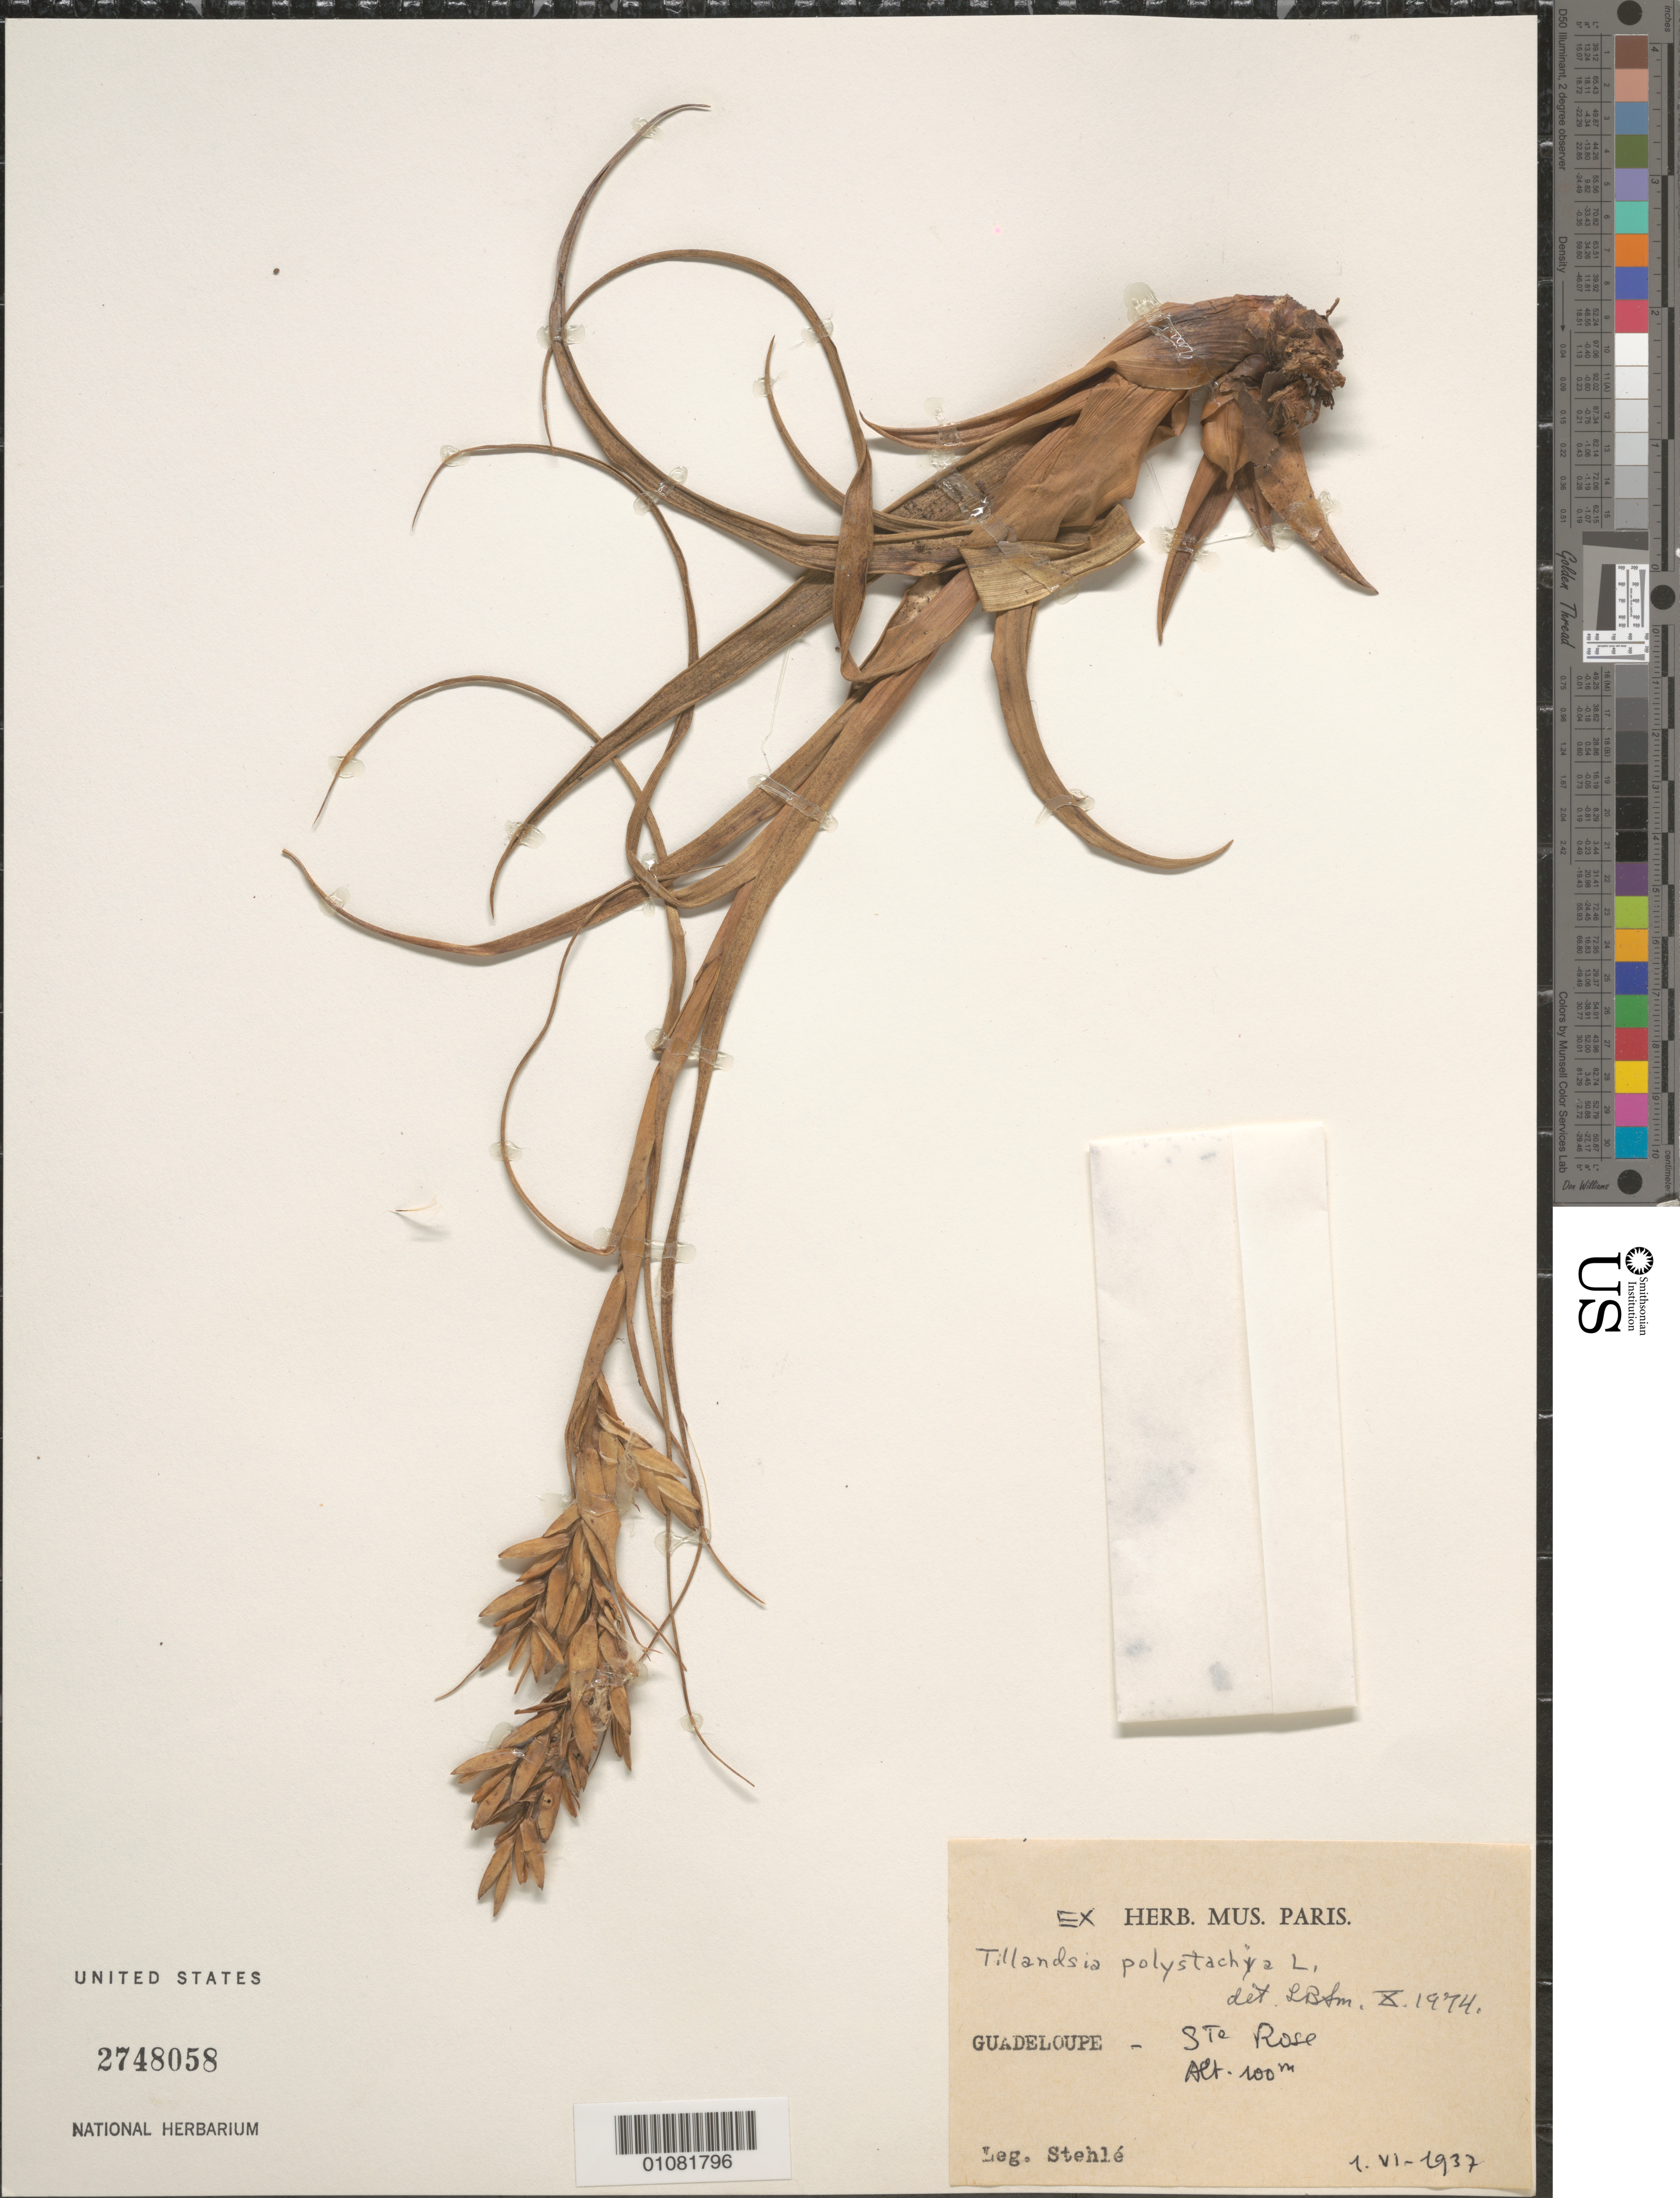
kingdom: Plantae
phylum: Tracheophyta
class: Liliopsida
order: Poales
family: Bromeliaceae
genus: Tillandsia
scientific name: Tillandsia polystachia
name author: (L.) L.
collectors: H. Stehlé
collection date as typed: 01 Jun 1937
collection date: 1937-06-01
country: Guadeloupe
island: Basse Terre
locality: Sainte Rose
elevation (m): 100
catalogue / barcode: US 2748058